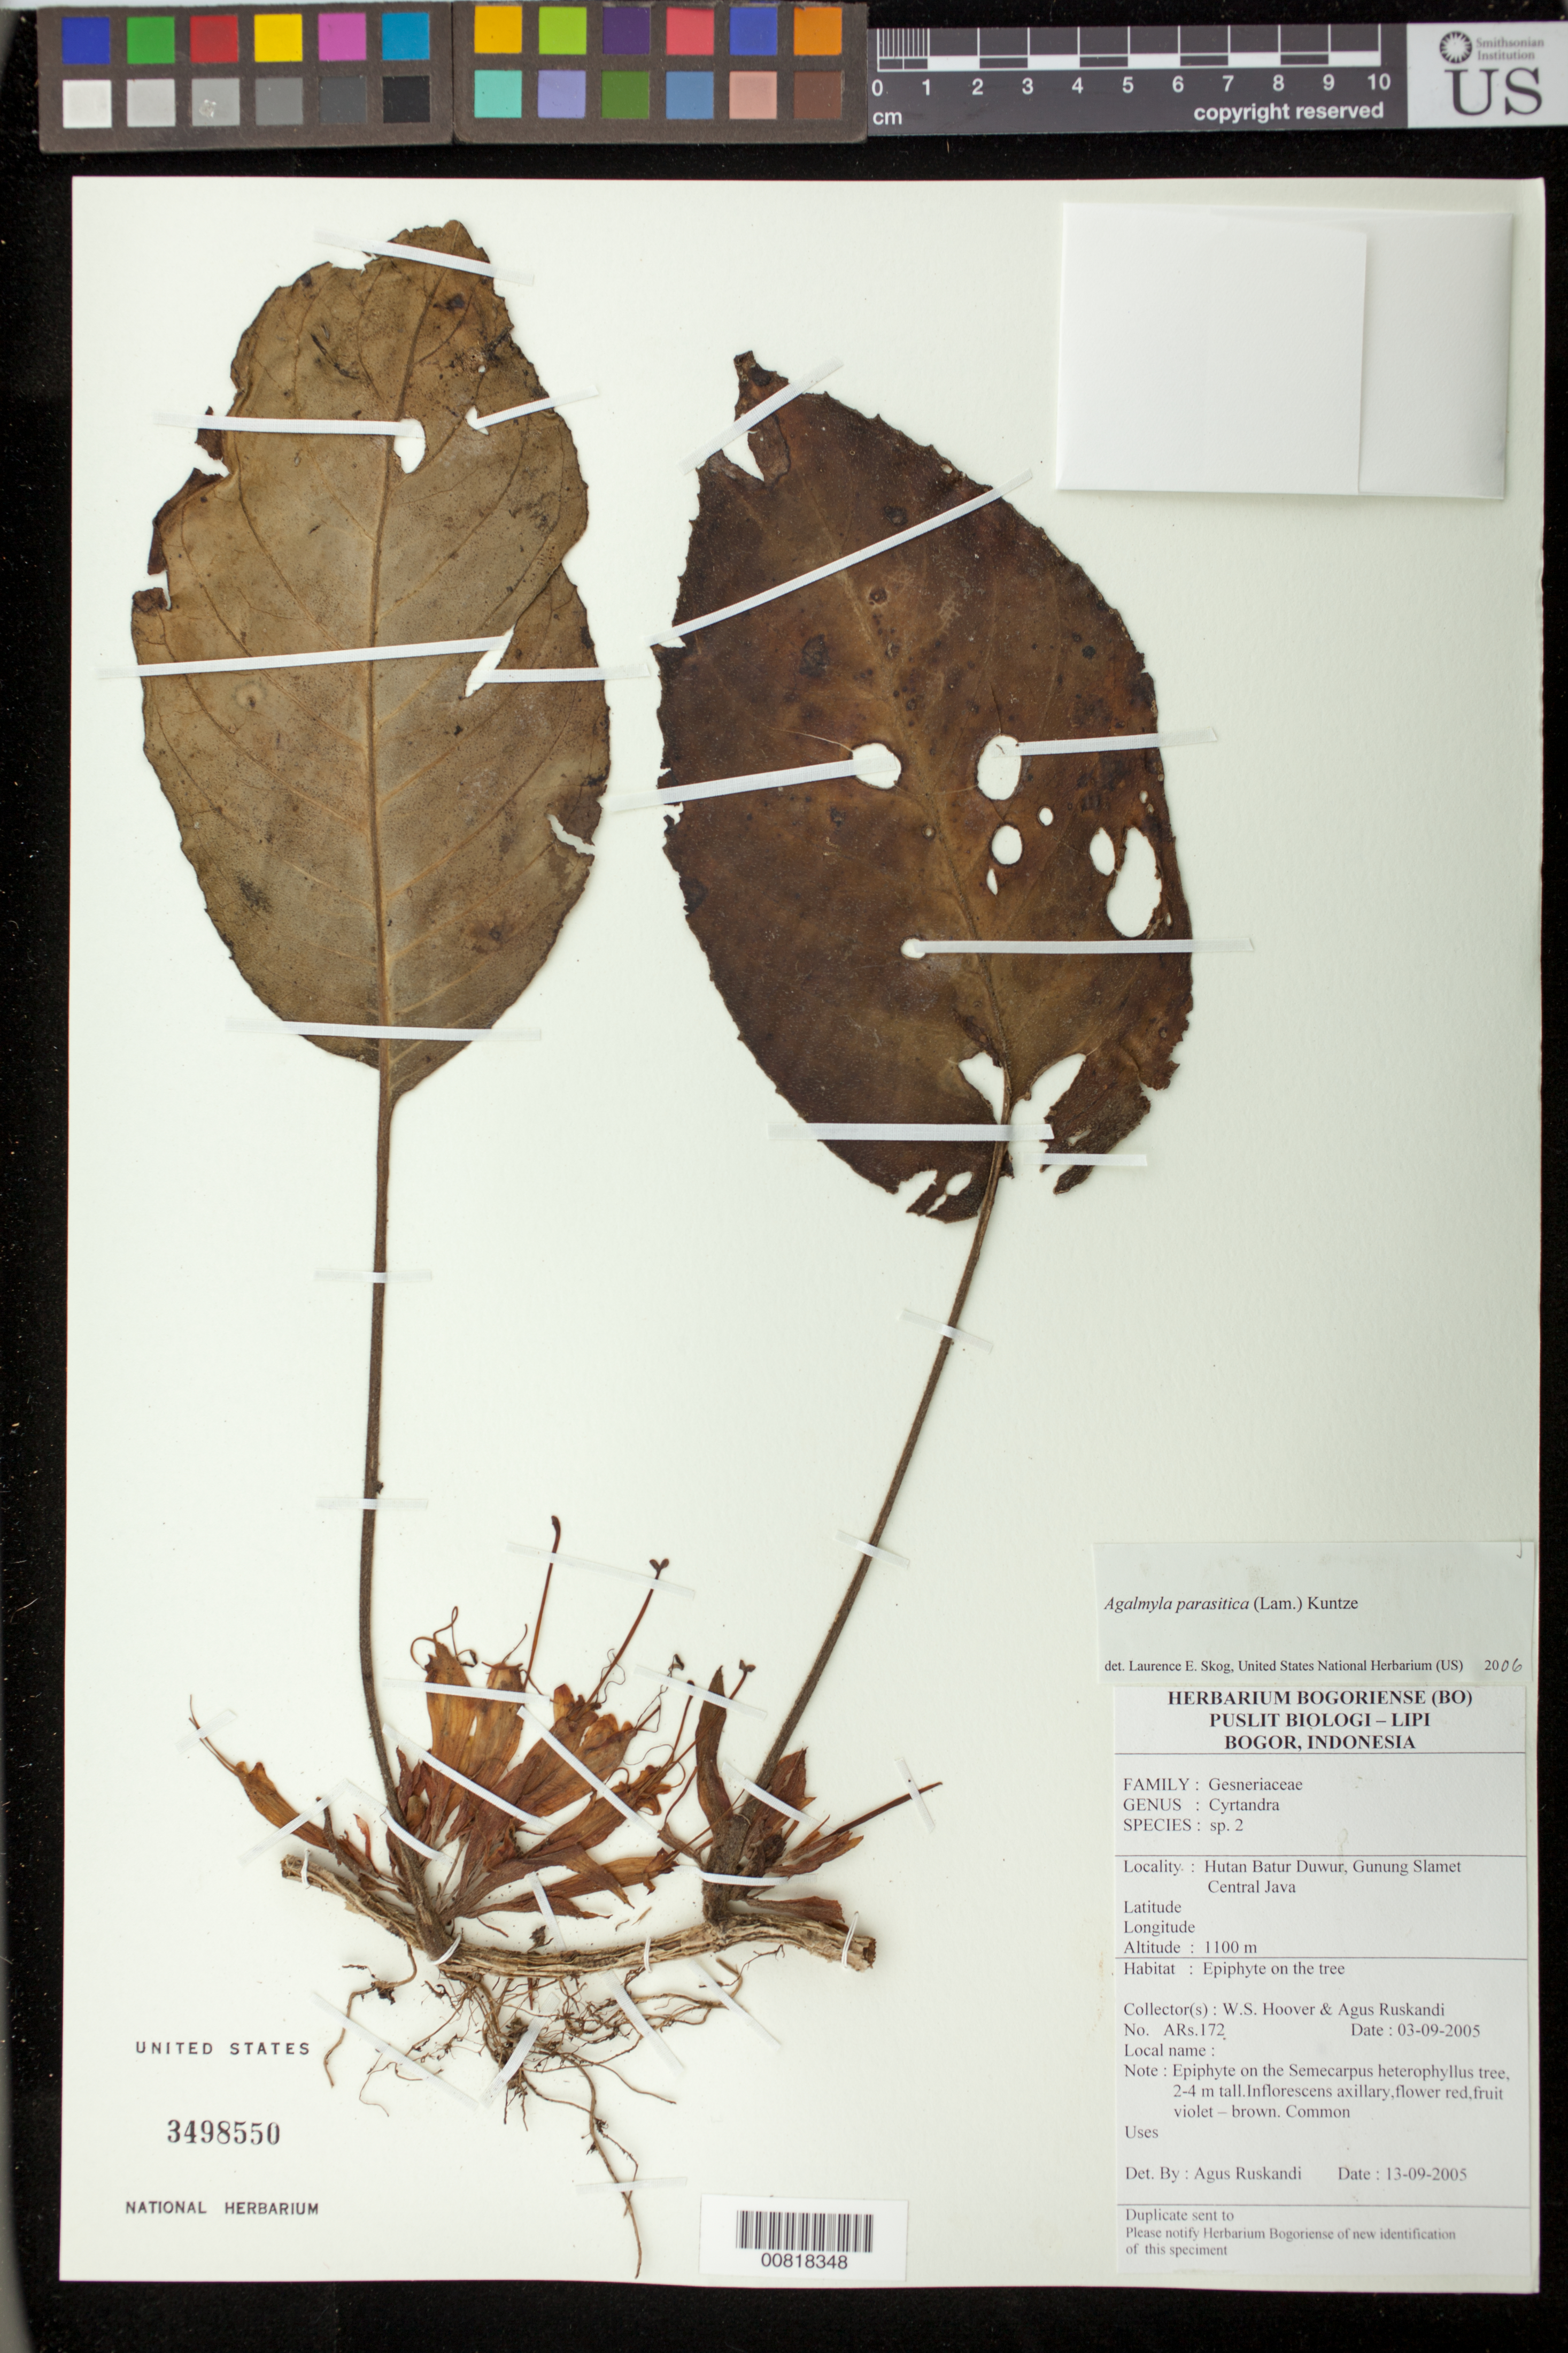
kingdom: Plantae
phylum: Tracheophyta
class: Magnoliopsida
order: Lamiales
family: Gesneriaceae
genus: Agalmyla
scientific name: Agalmyla parasitica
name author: (Lam.) Kuntze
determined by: Skog, Laurence E.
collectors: S. Hoover & A. Ruskandi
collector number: ARs 172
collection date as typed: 03 Sep 2005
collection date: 2005-09-03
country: Indonesia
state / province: Java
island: Java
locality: Hutan Batur Duwur, Gunung Slamet, Central Java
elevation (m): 1100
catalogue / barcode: US 3498550